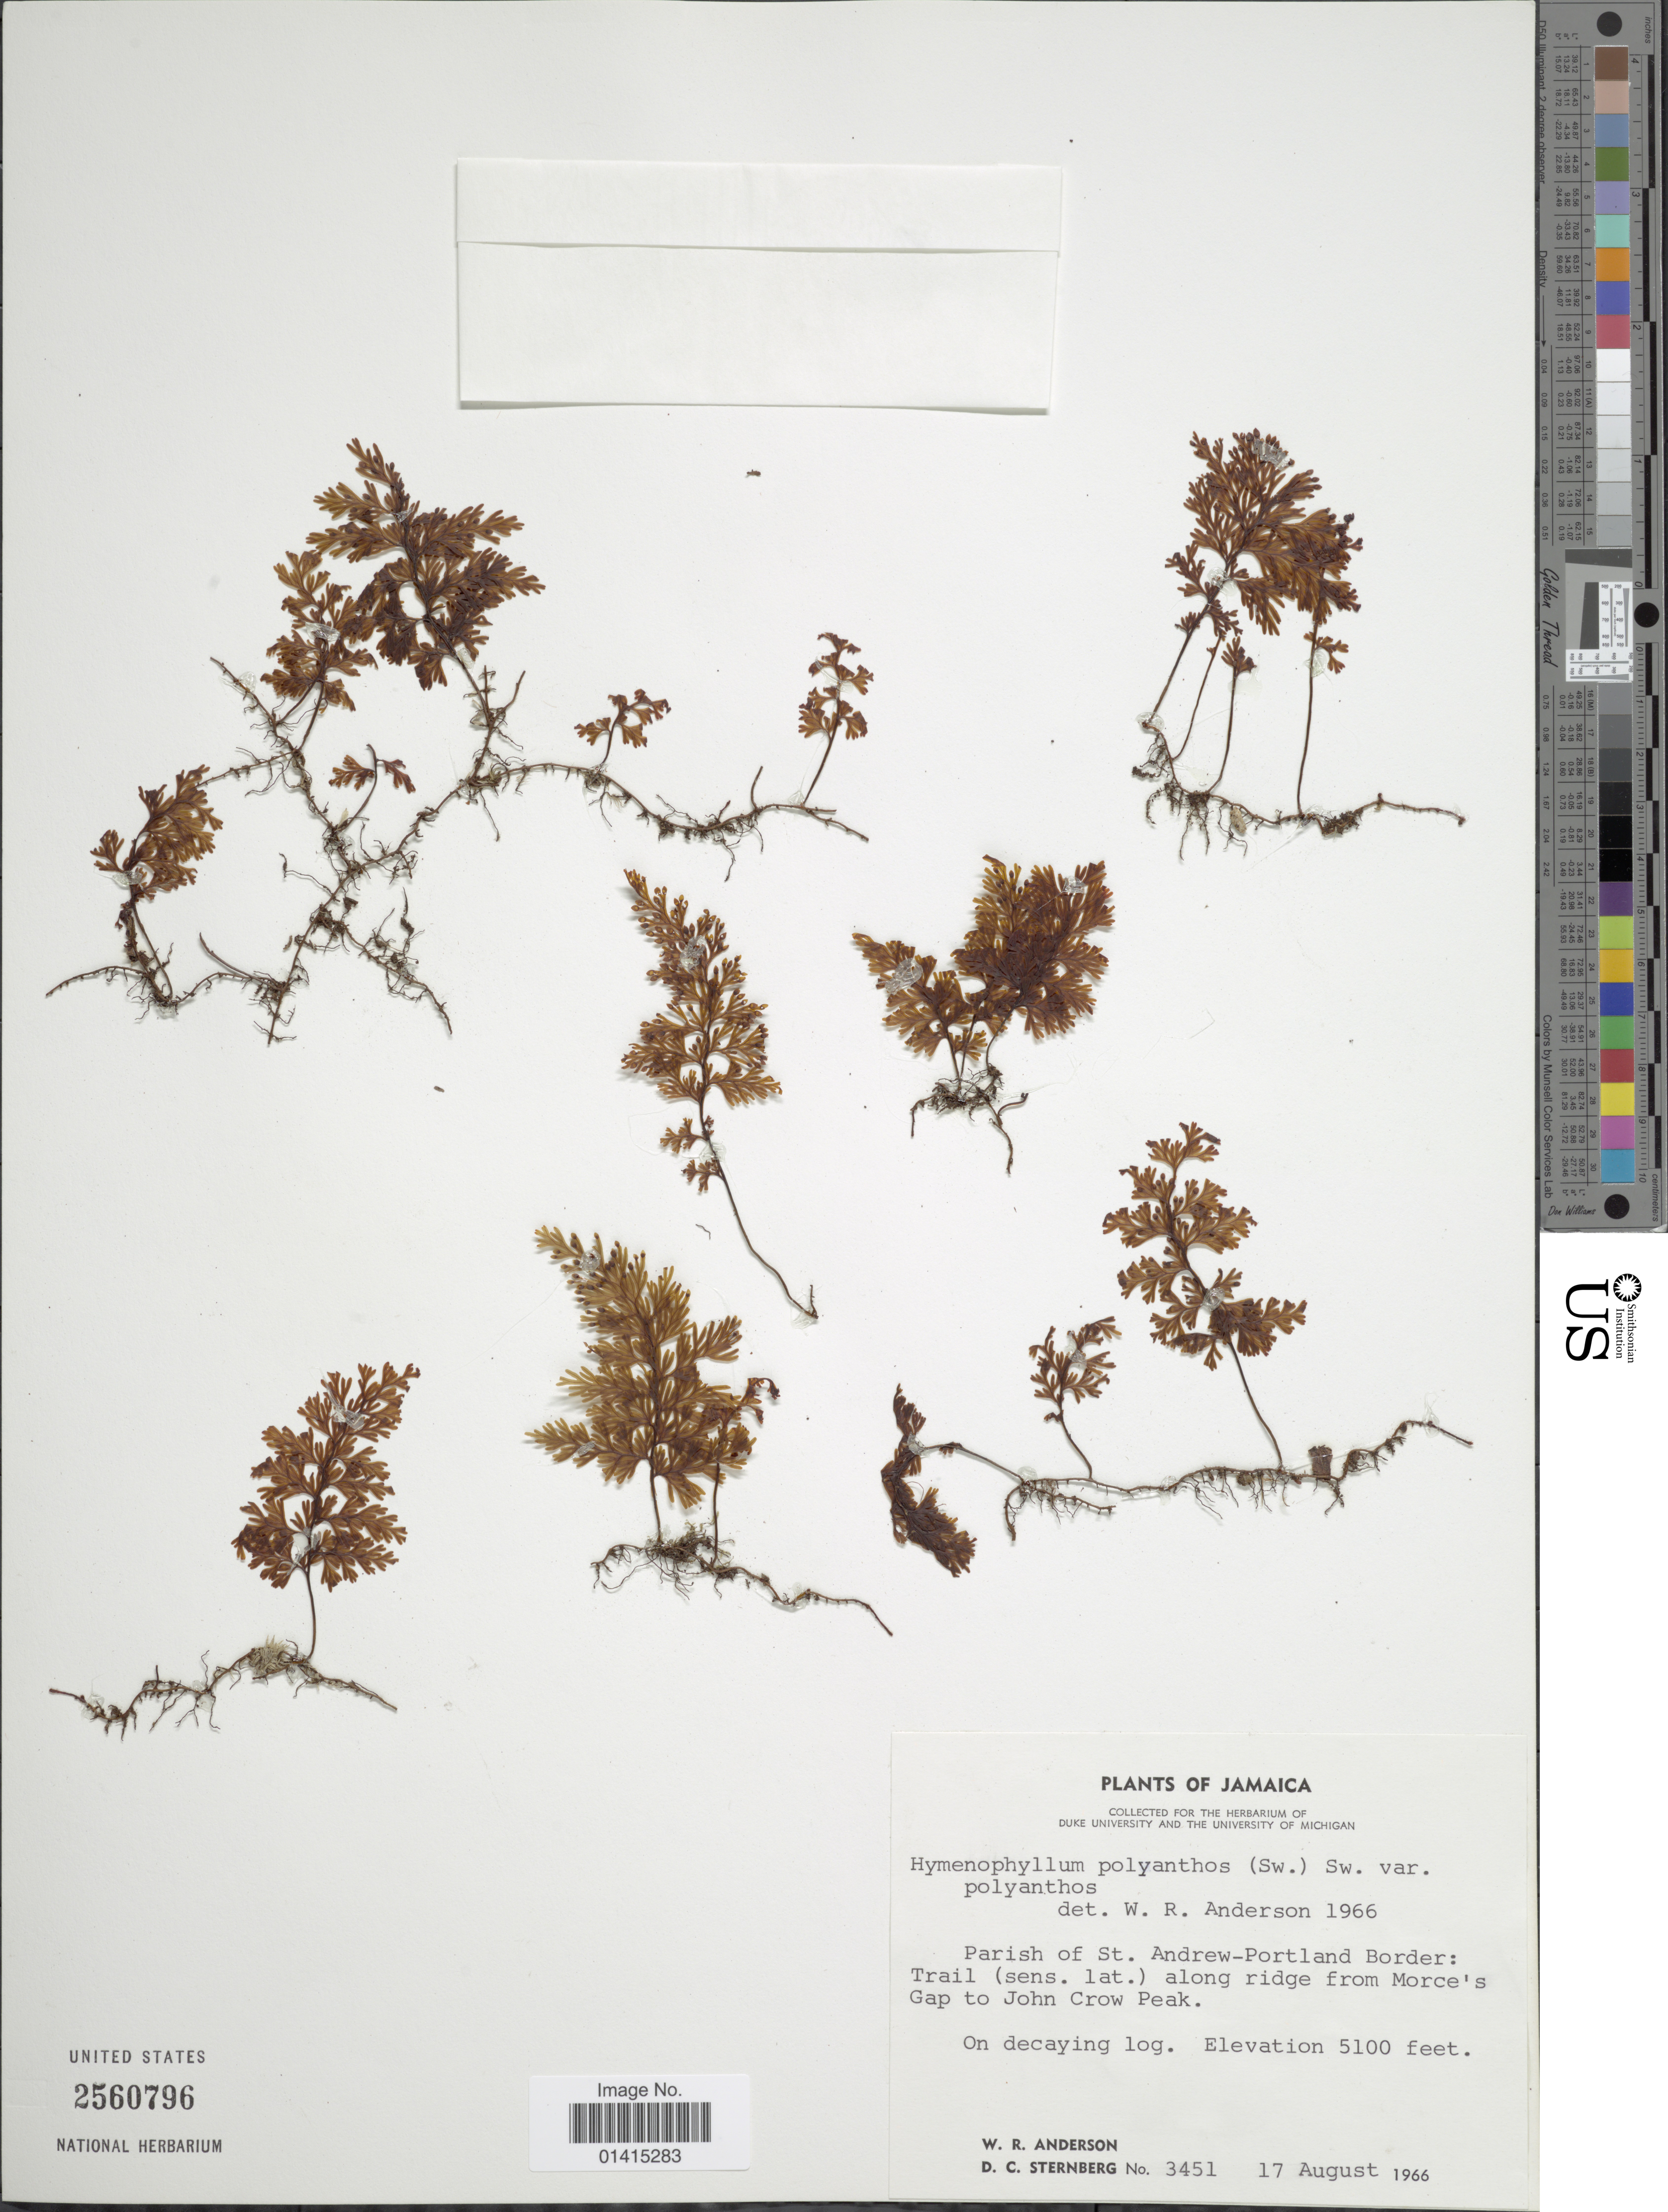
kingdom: Plantae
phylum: Tracheophyta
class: Polypodiopsida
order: Hymenophyllales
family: Hymenophyllaceae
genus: Hymenophyllum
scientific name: Hymenophyllum polyanthos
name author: (Sw.) Sw.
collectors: W. Anderson & D. Sternberg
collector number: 3451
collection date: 1966-08-17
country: Jamaica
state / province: Portland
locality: Parish of St. Andrew-Portland Border: trail (sens. lat.) along ridge from Morce's Gap to John Crow Peak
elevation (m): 1554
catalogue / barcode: US 2560796